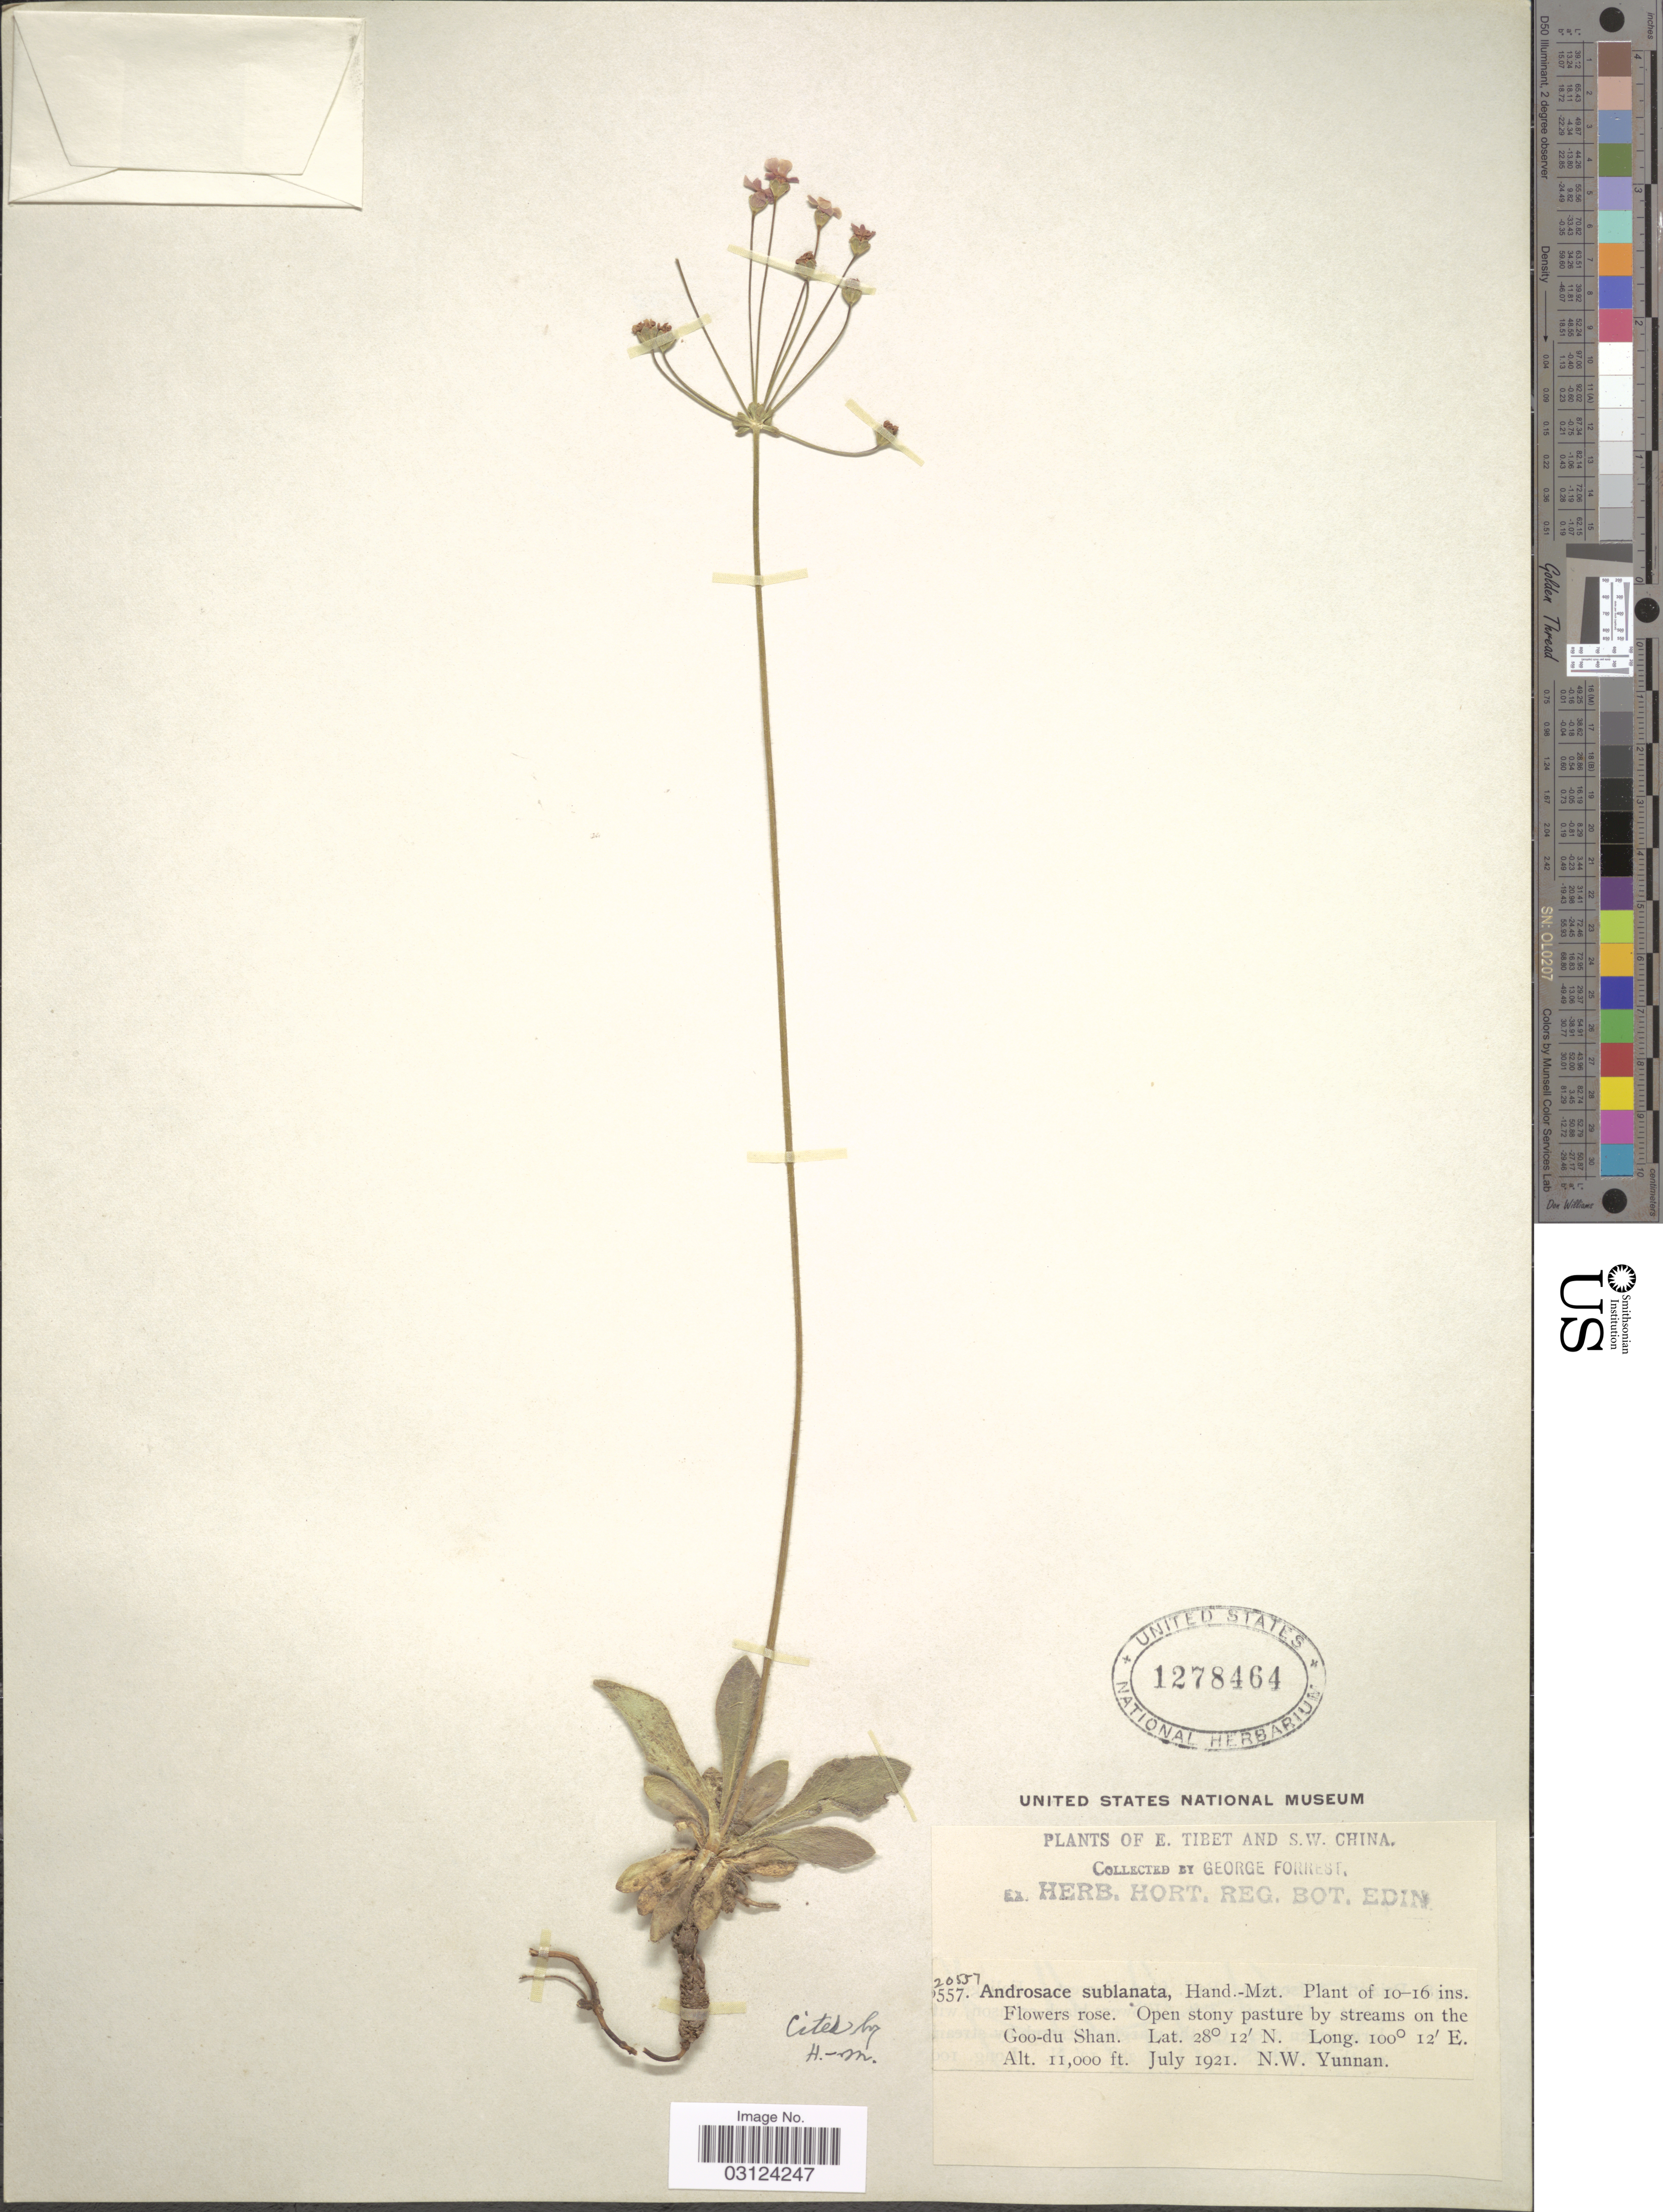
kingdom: Plantae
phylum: Tracheophyta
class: Magnoliopsida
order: Ericales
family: Primulaceae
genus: Androsace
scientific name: Androsace sublanata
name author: Hand.-Mazz.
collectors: G. Forrest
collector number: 20557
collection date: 1921-07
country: China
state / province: Yunnan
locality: S.W. China, Open stony pasture by streams on the Goo-du Shan, N.W. Yunnan.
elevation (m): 3353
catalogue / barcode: US 1278464